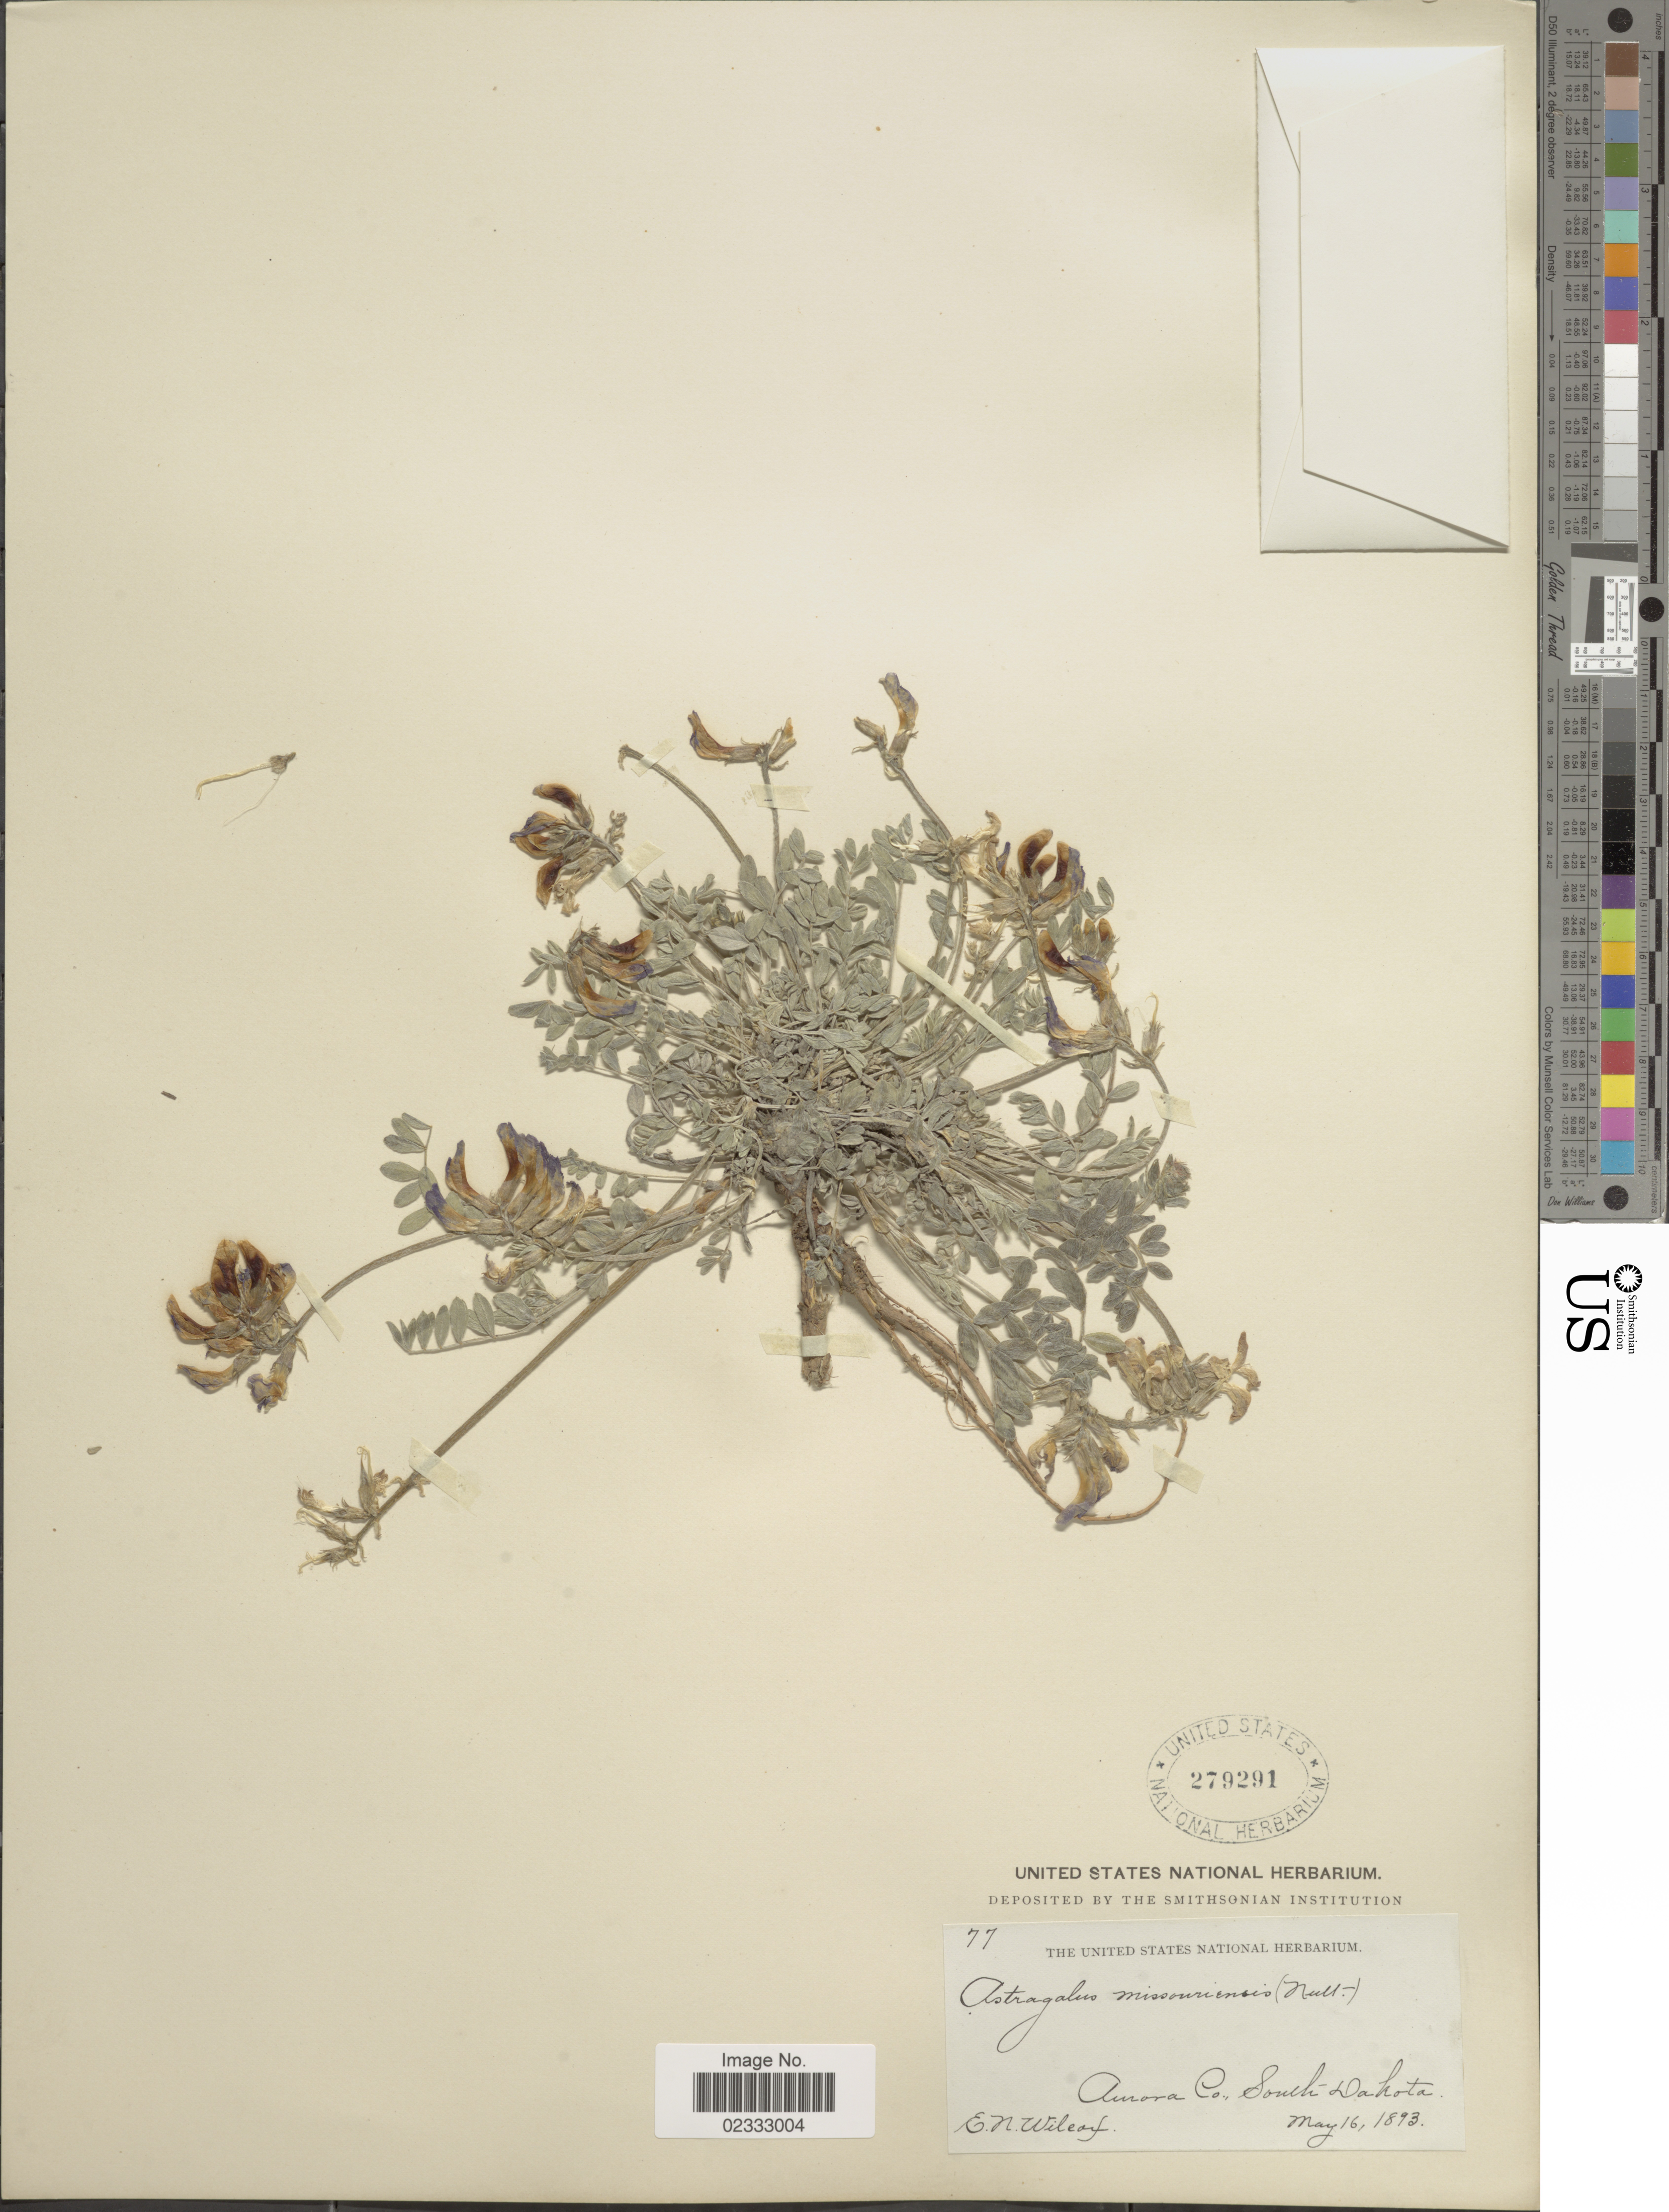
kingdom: Plantae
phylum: Tracheophyta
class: Magnoliopsida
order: Fabales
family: Fabaceae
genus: Astragalus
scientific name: Astragalus missouriensis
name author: Nutt.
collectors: E. Wilcox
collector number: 77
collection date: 1893-05-16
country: United States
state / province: South Dakota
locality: Aurora Co.,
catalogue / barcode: US 279291